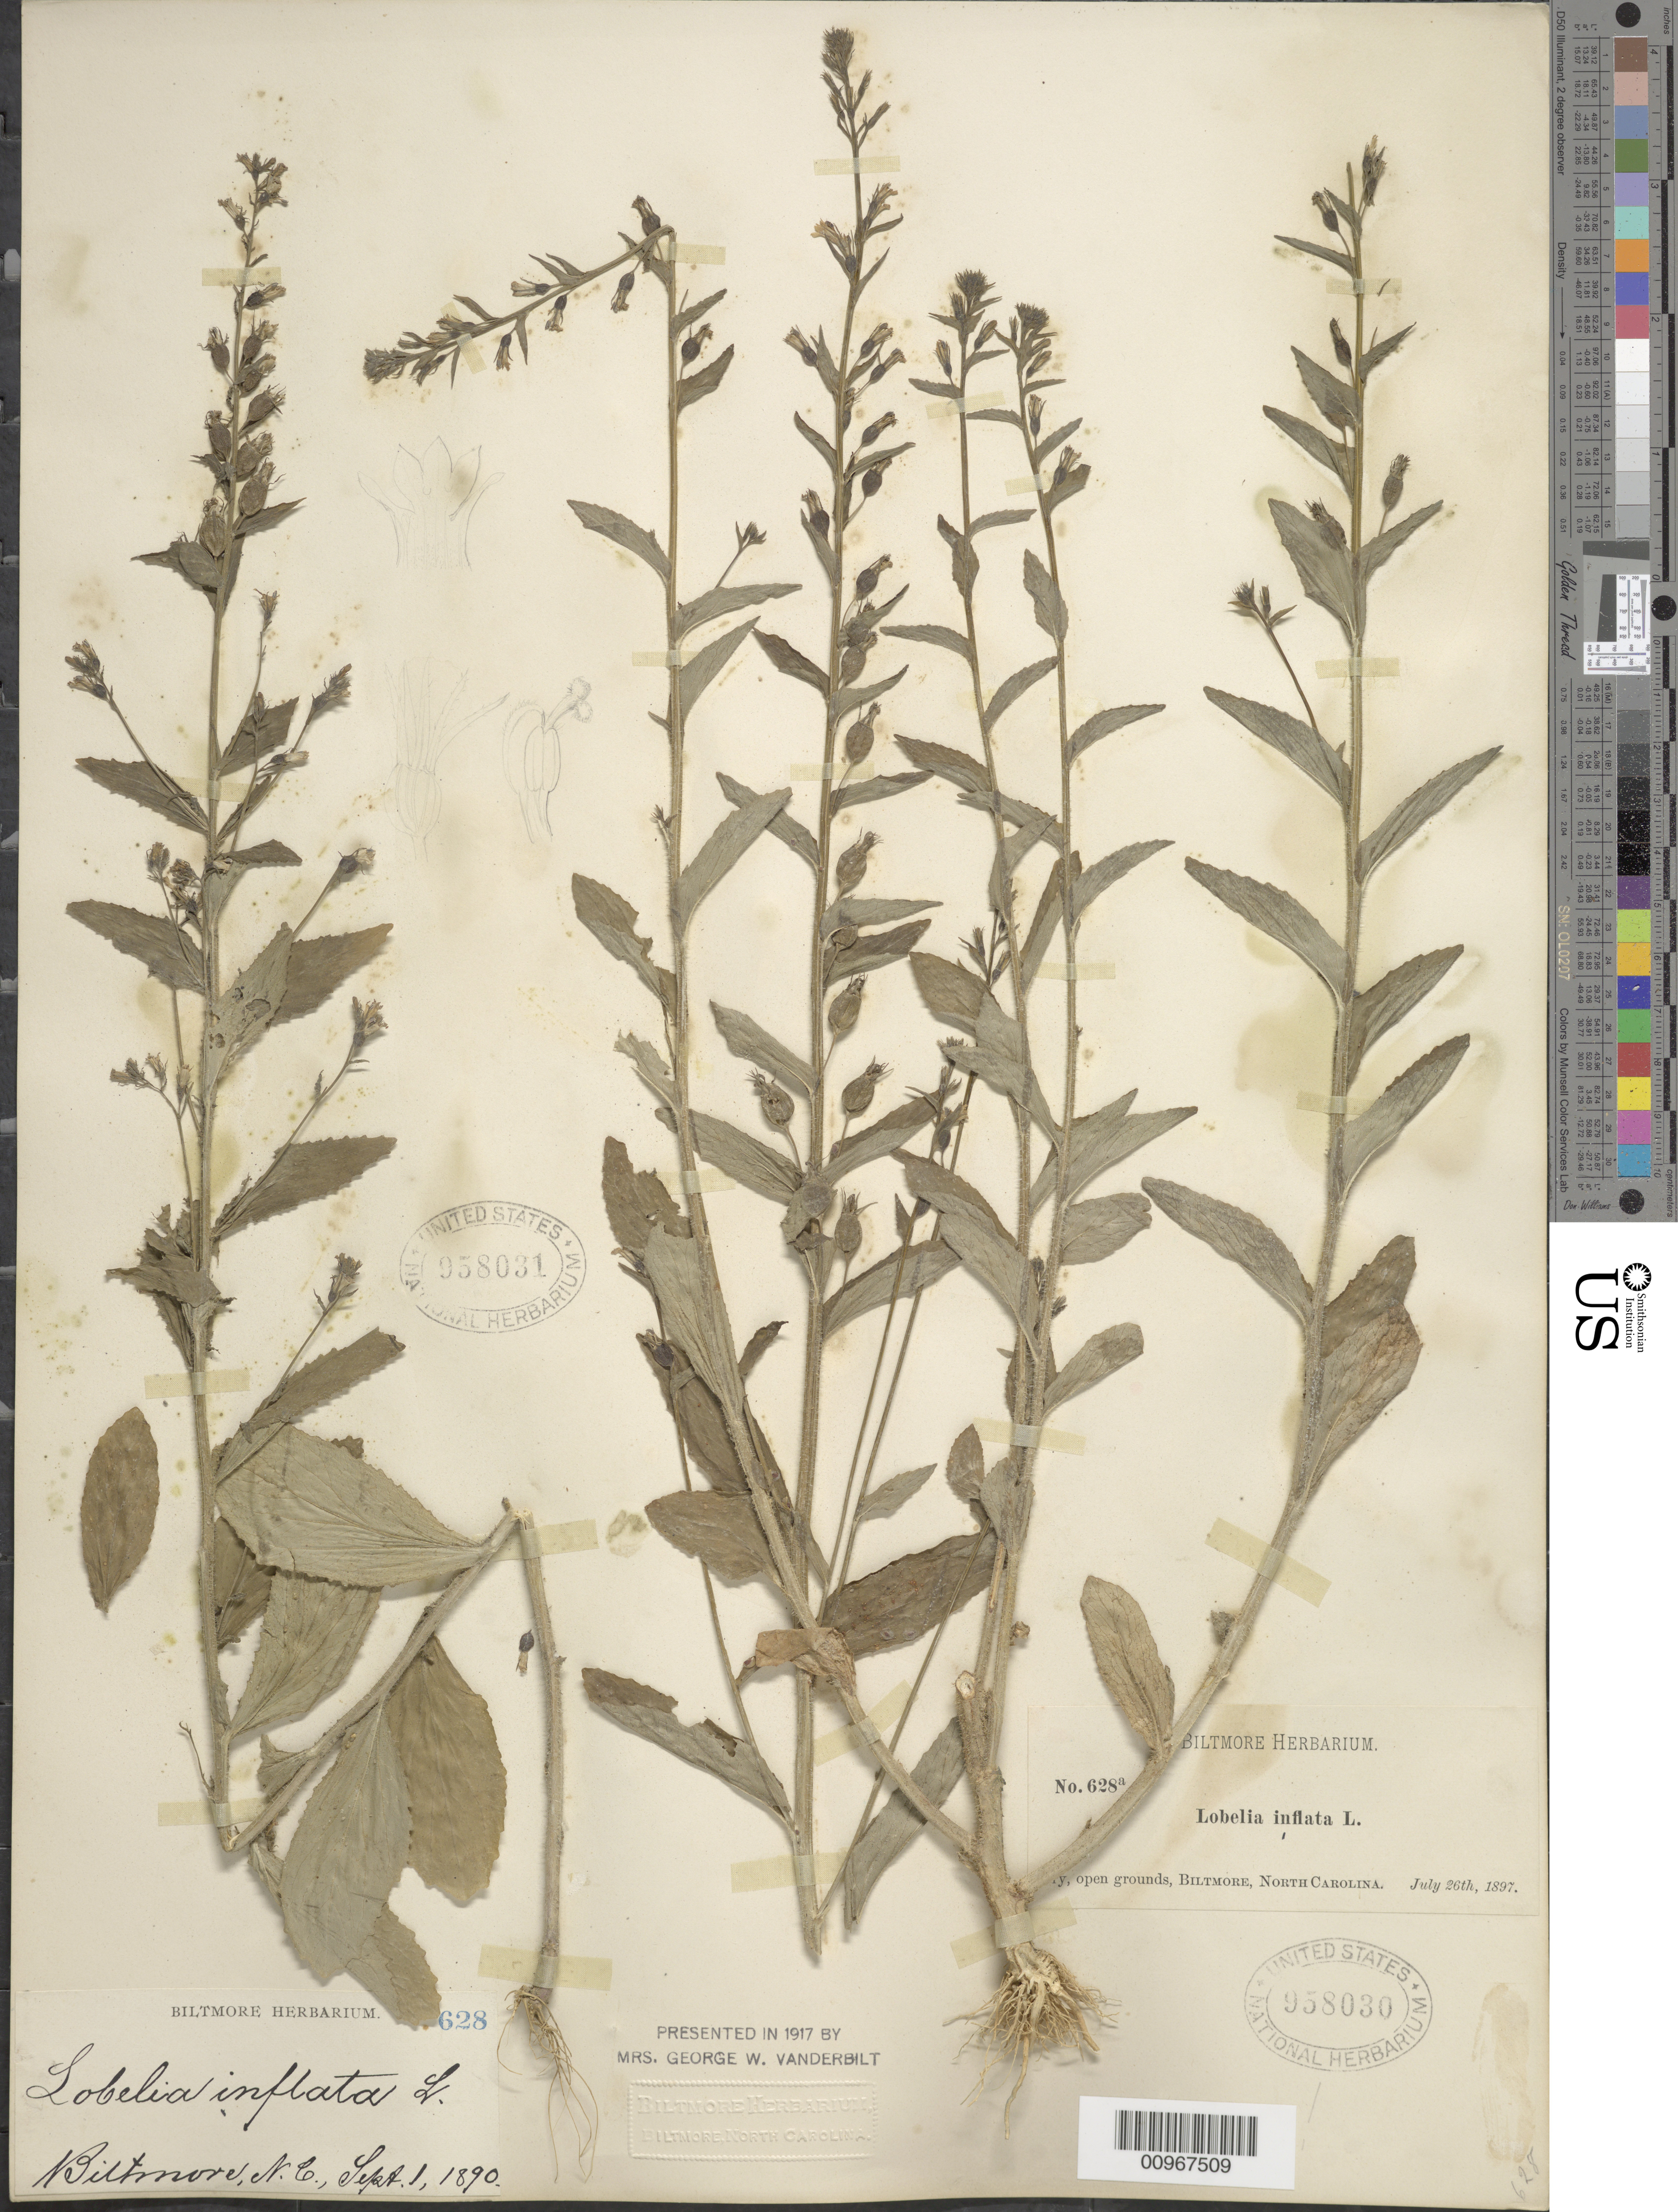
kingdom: Plantae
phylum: Tracheophyta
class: Magnoliopsida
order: Asterales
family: Campanulaceae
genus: Lobelia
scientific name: Lobelia inflata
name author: L.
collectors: ex herb. Biltmore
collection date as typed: Sept. 1, 1890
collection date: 1890-09-01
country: United States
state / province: North Carolina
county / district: Buncombe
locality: Biltmore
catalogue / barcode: US 958031